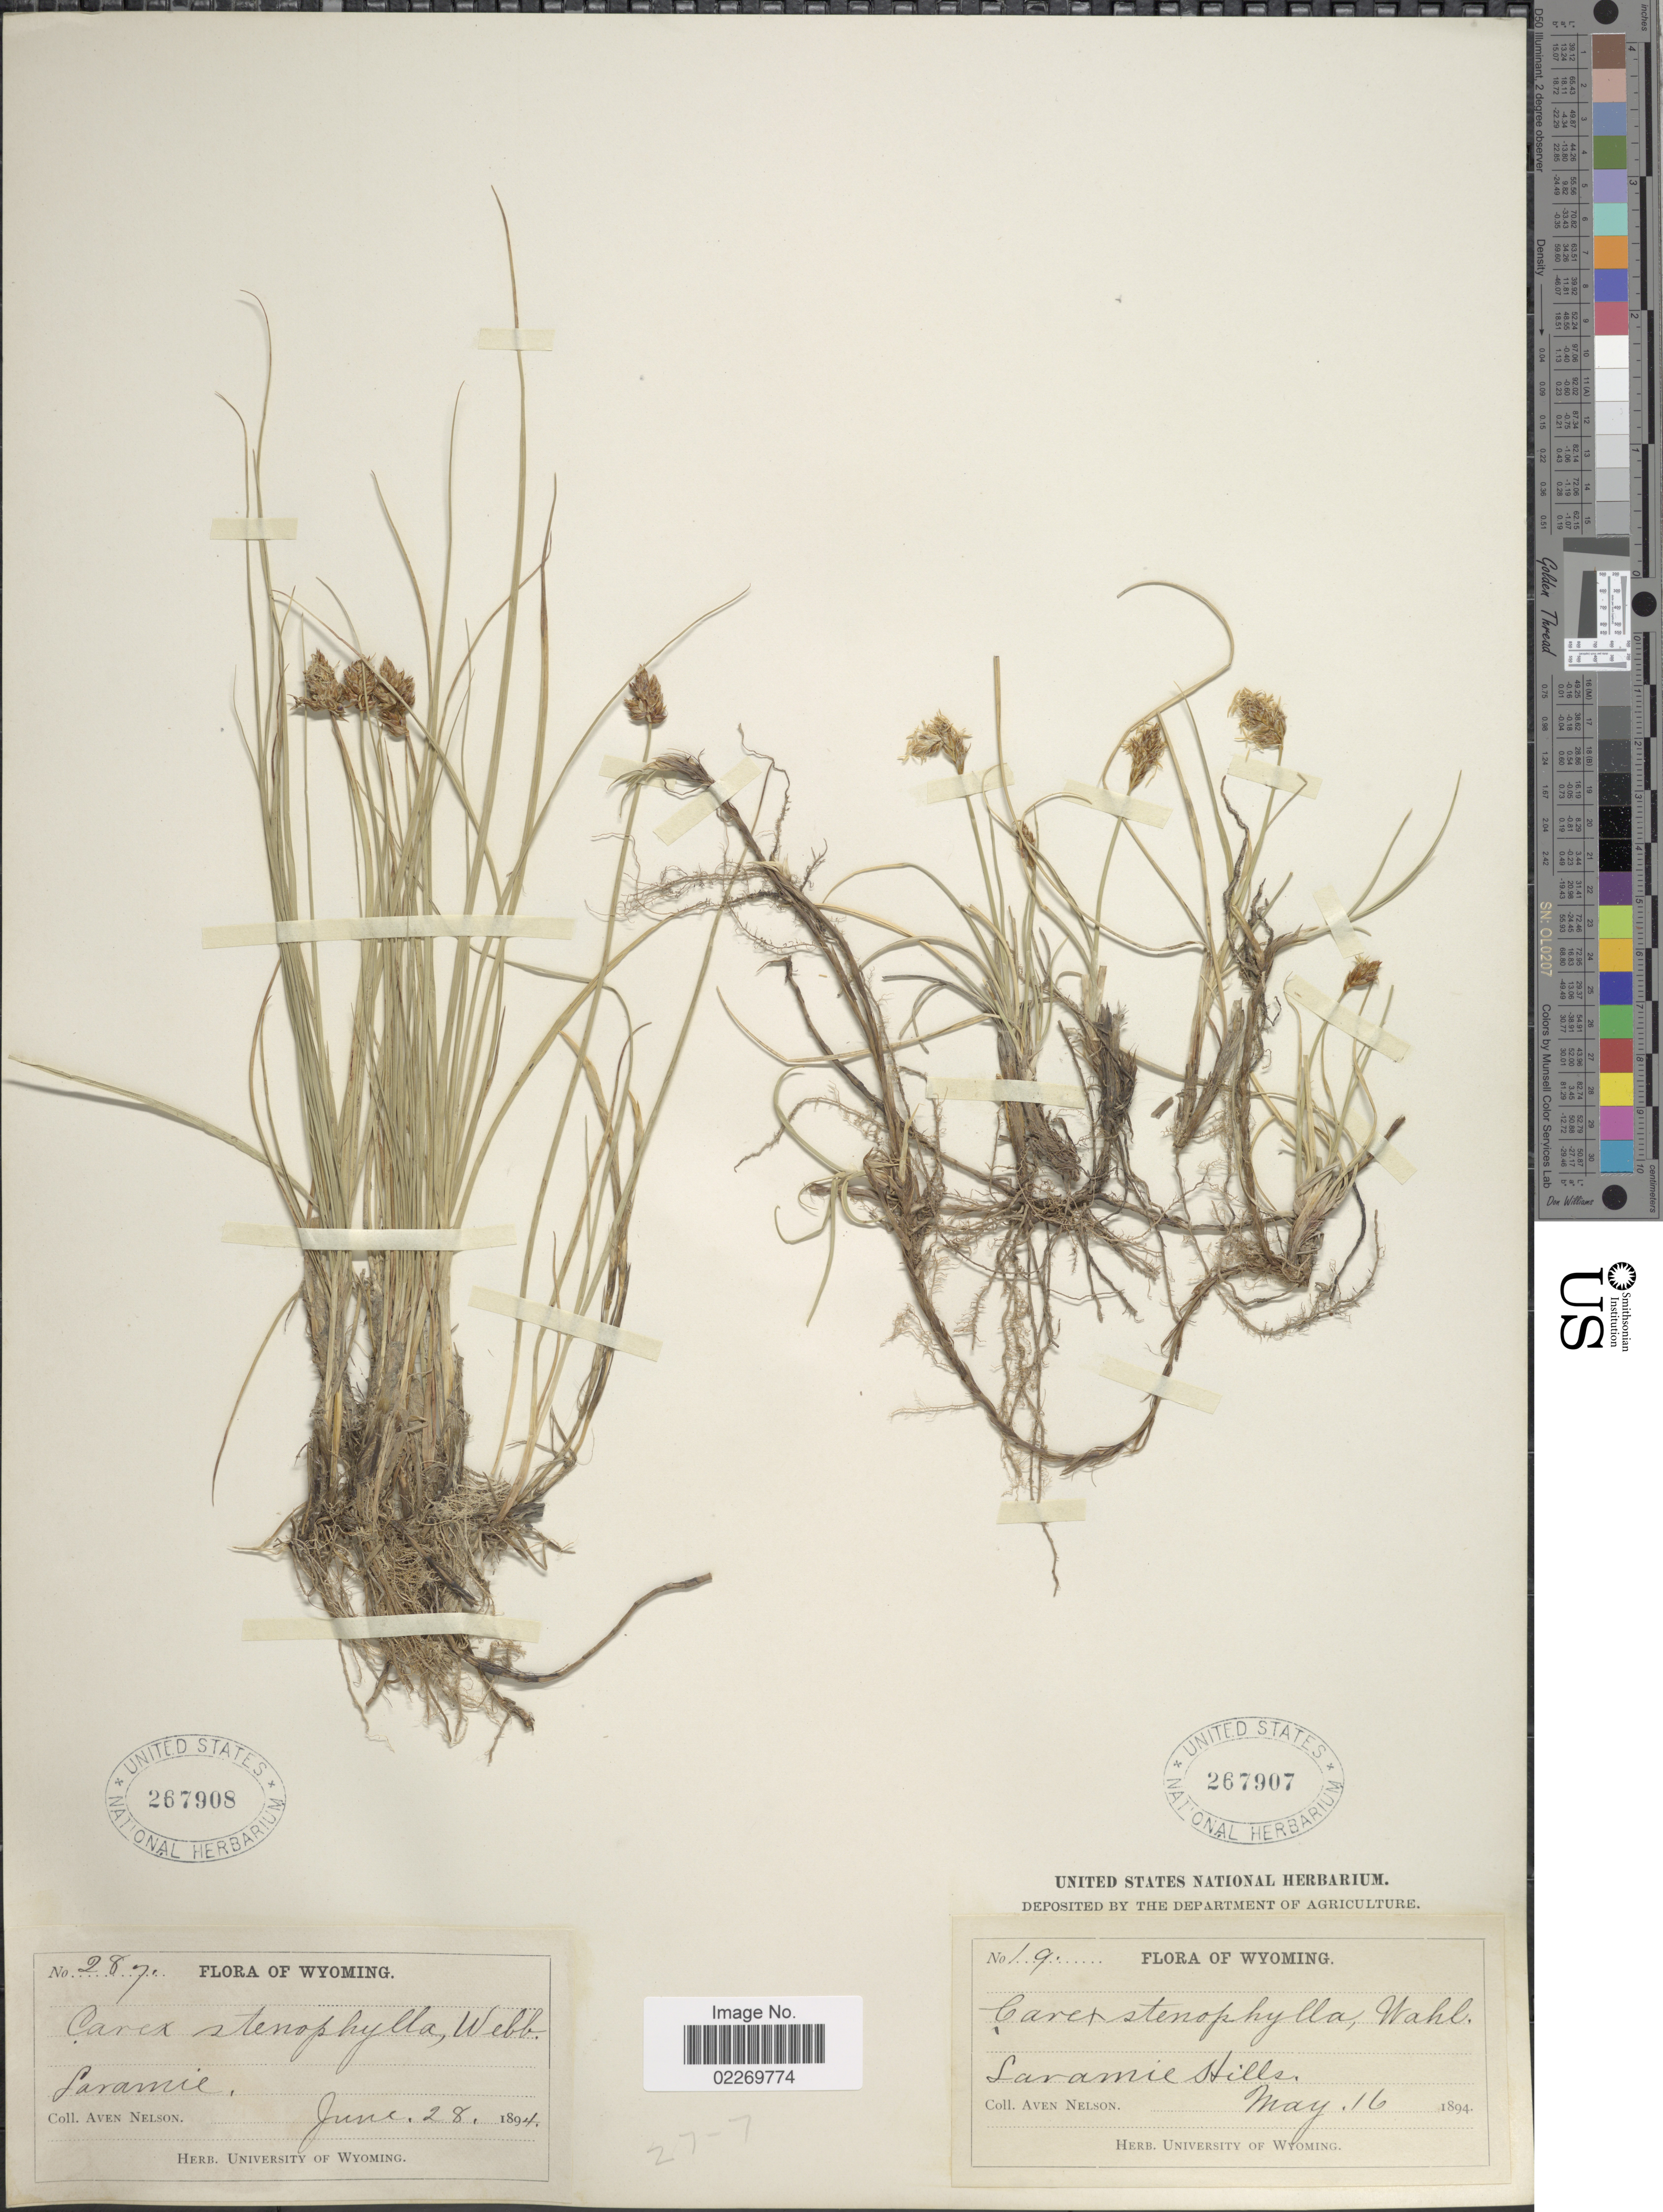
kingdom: Plantae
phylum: Tracheophyta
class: Liliopsida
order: Poales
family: Cyperaceae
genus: Carex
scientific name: Carex eleocharis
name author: L.H. Bailey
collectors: A. Nelson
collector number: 19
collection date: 1894-05-16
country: United States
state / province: Wyoming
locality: Laranie Hills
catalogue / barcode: US 267907